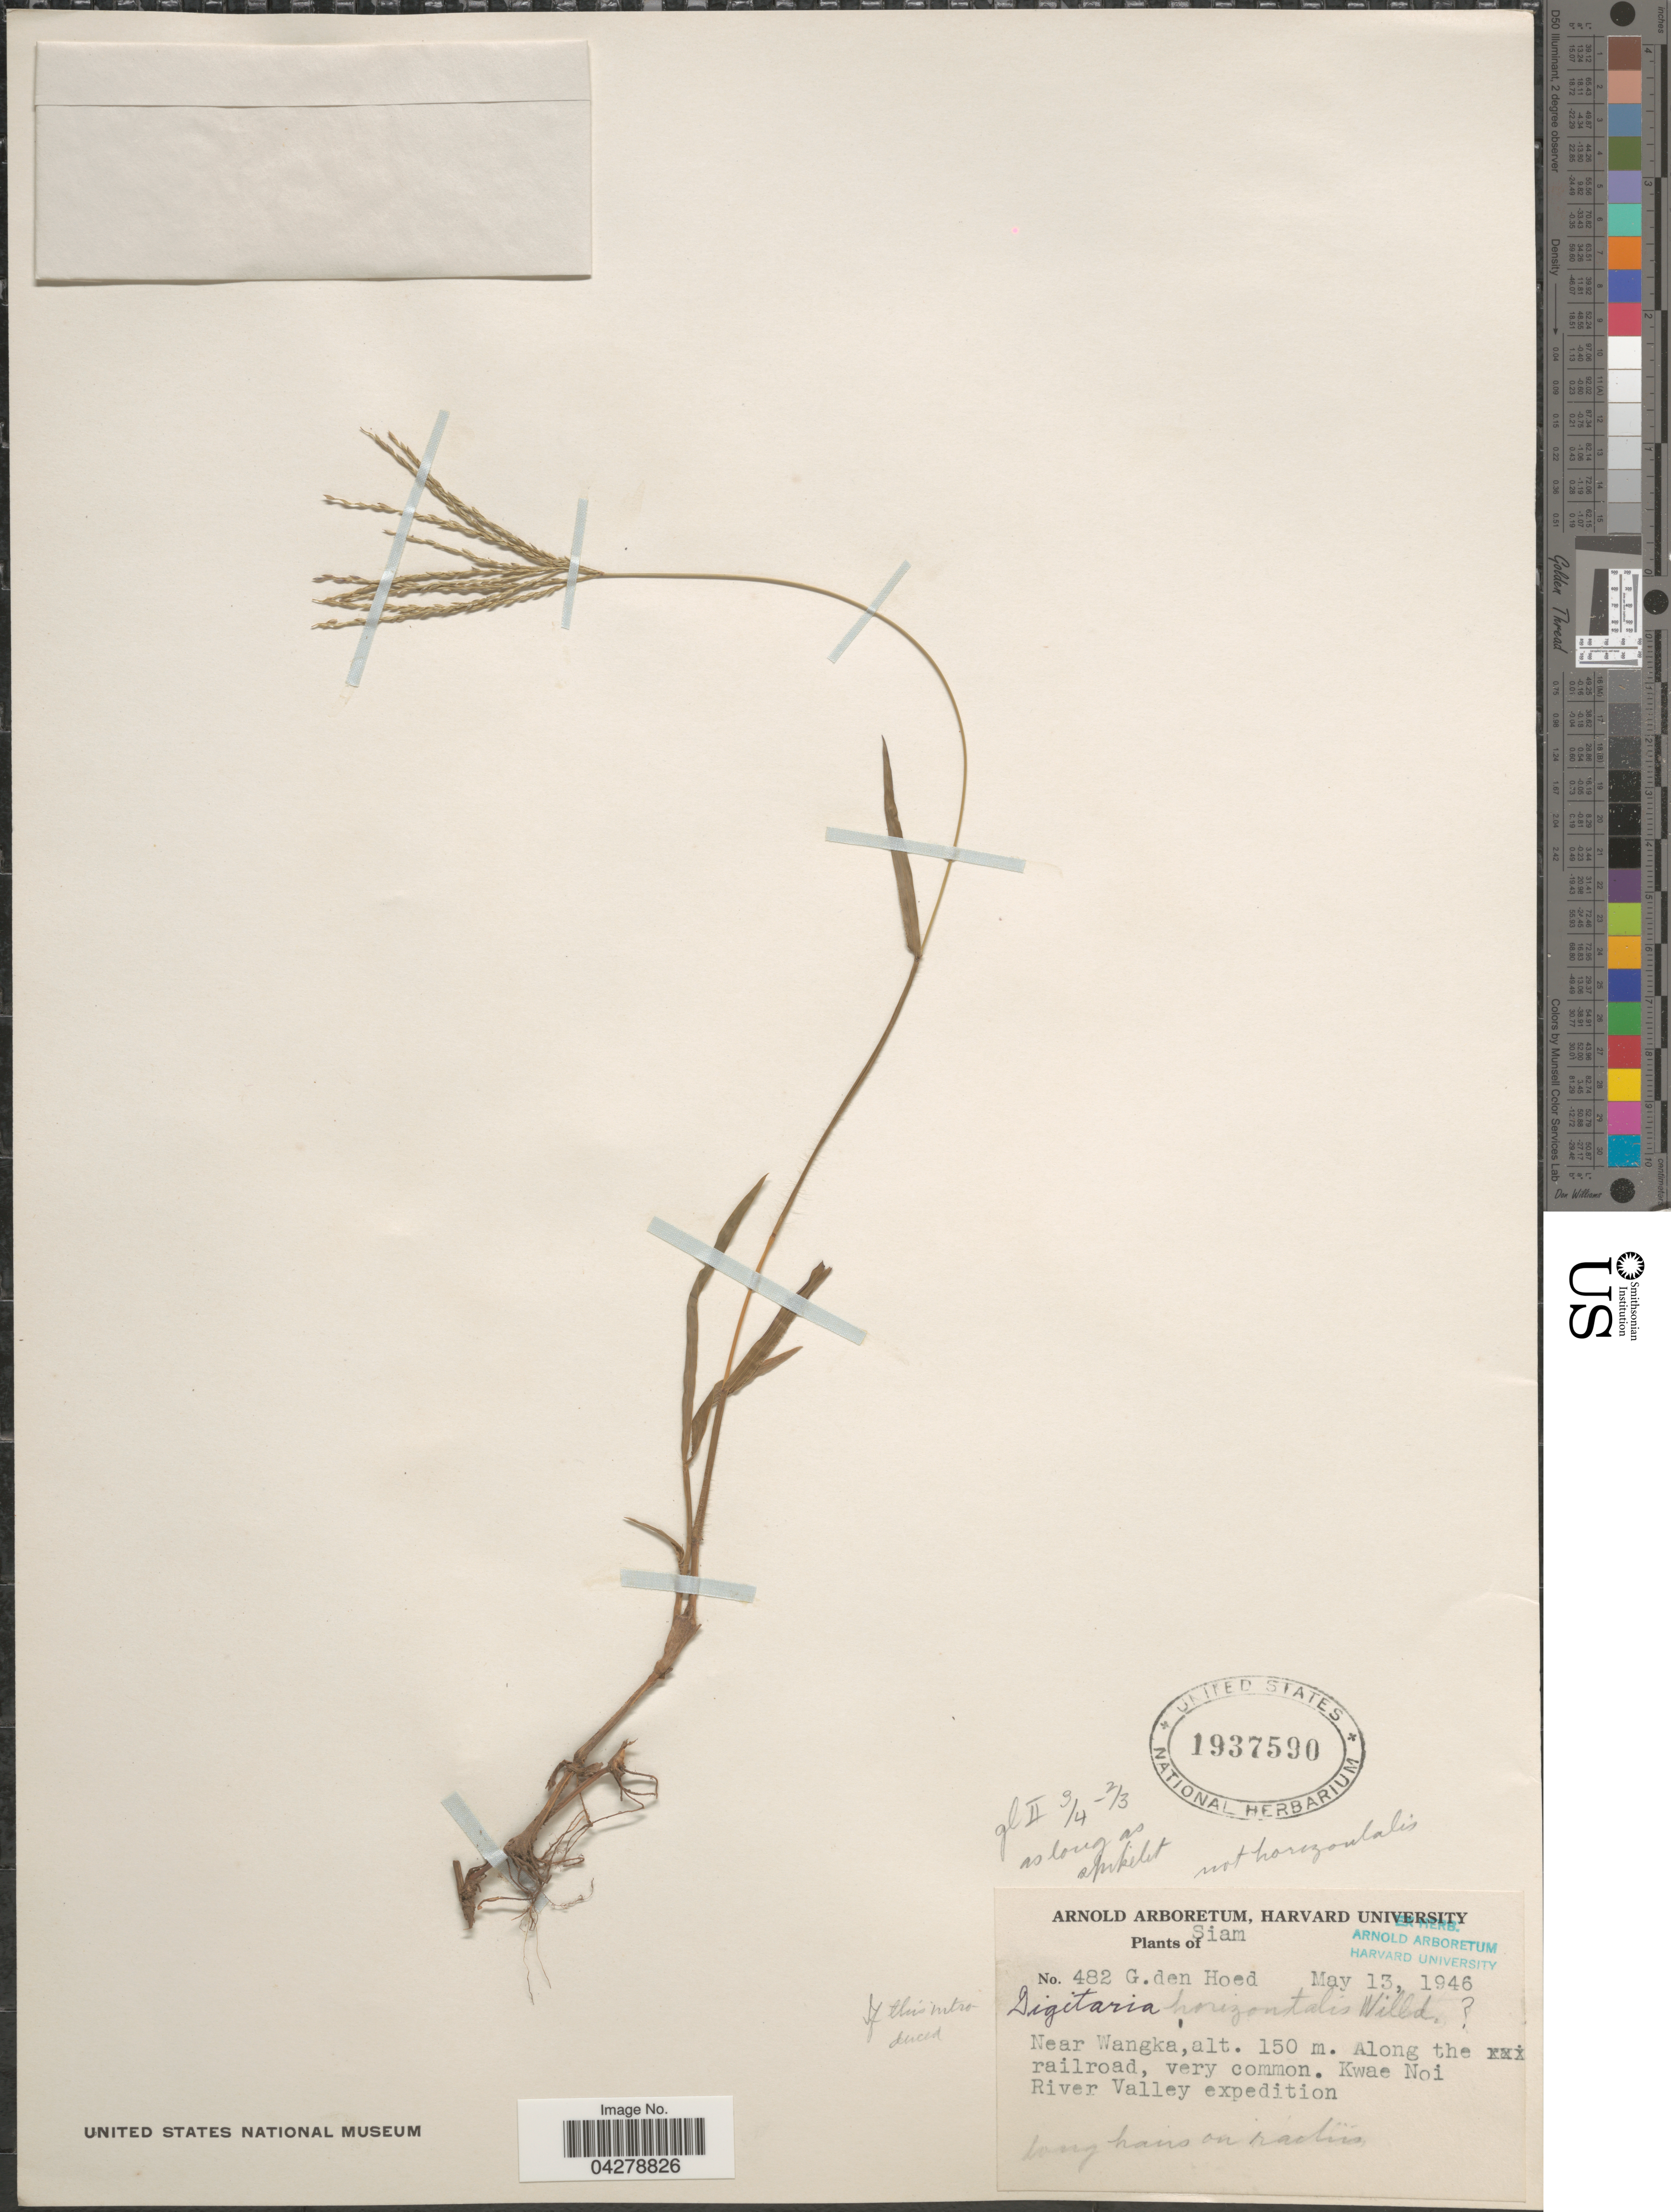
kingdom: Plantae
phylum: Tracheophyta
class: Liliopsida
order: Poales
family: Poaceae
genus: Digitaria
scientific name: Digitaria sp.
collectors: G. Hoed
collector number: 482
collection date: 1946-05-13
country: Thailand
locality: Siam. Near Wangka. Along the railroad, very common. Kwae Noi River Valley expedition.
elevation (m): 150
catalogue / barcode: US 1937590